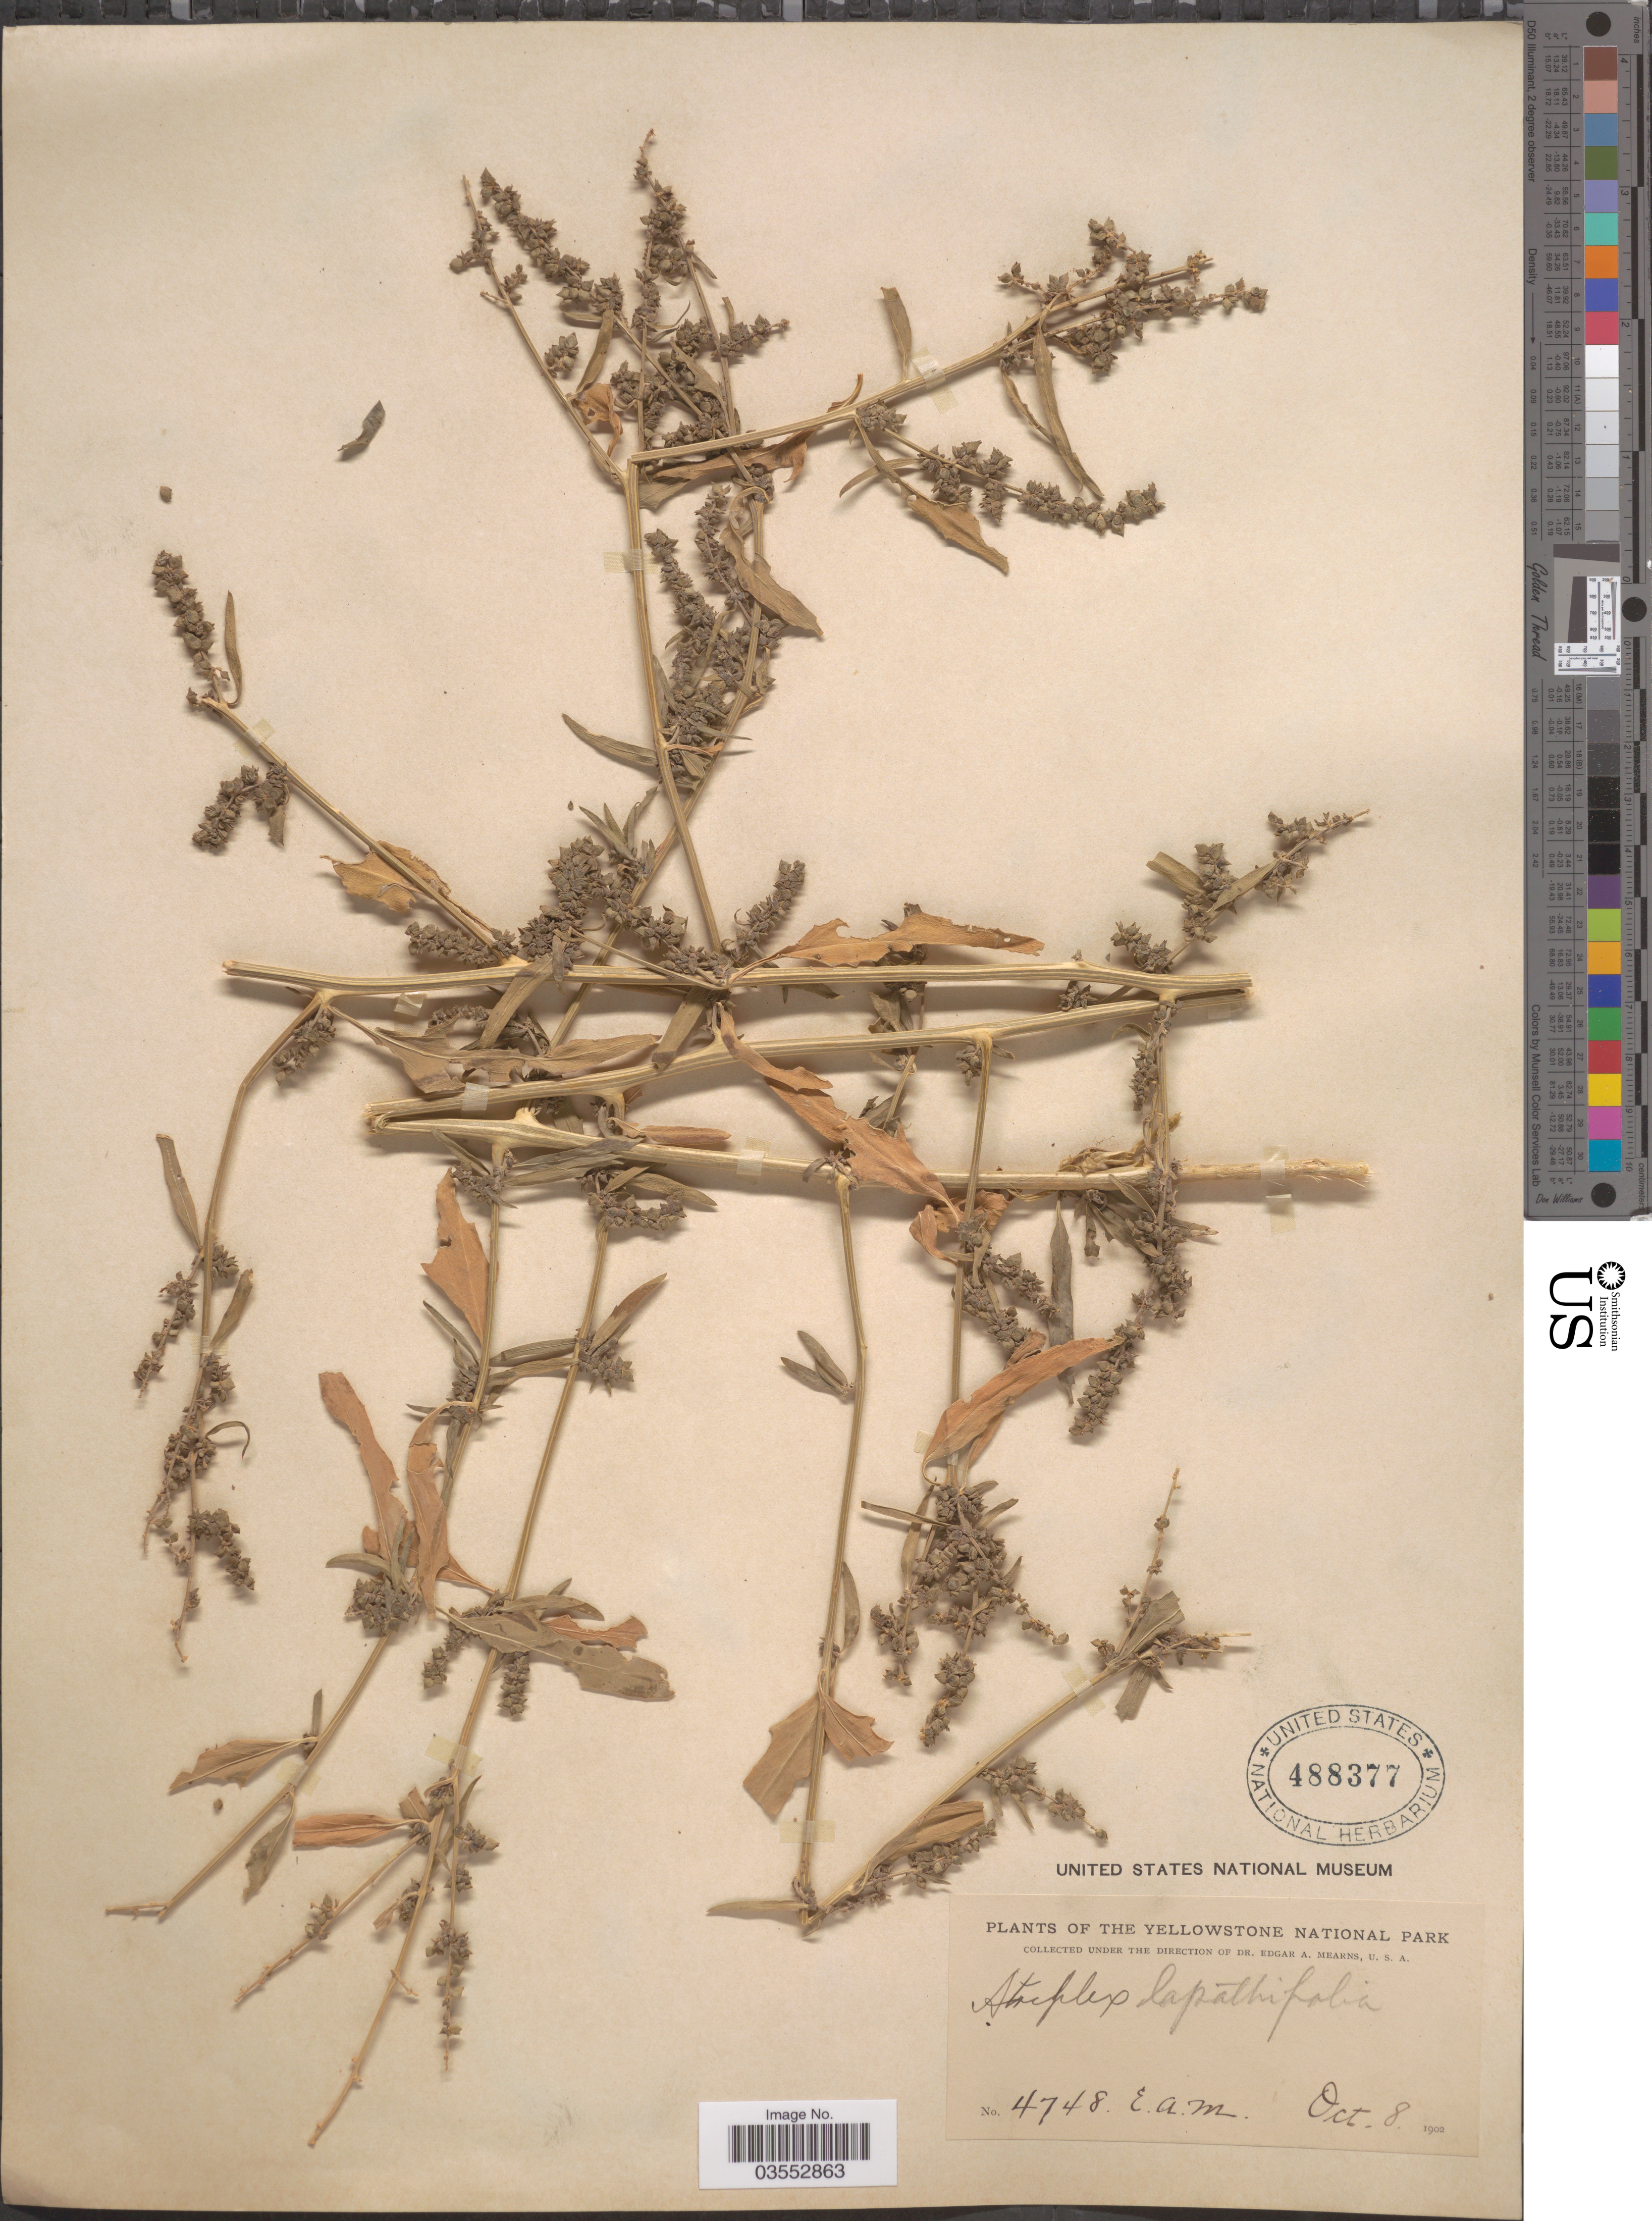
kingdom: Plantae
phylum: Tracheophyta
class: Magnoliopsida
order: Caryophyllales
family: Amaranthaceae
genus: Atriplex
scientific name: Atriplex subspicata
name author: (Nutt.) Rydb.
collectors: E. A. Mearns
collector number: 4748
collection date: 1902-10-08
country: United States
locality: The Yellowstone National Park.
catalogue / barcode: US 488377